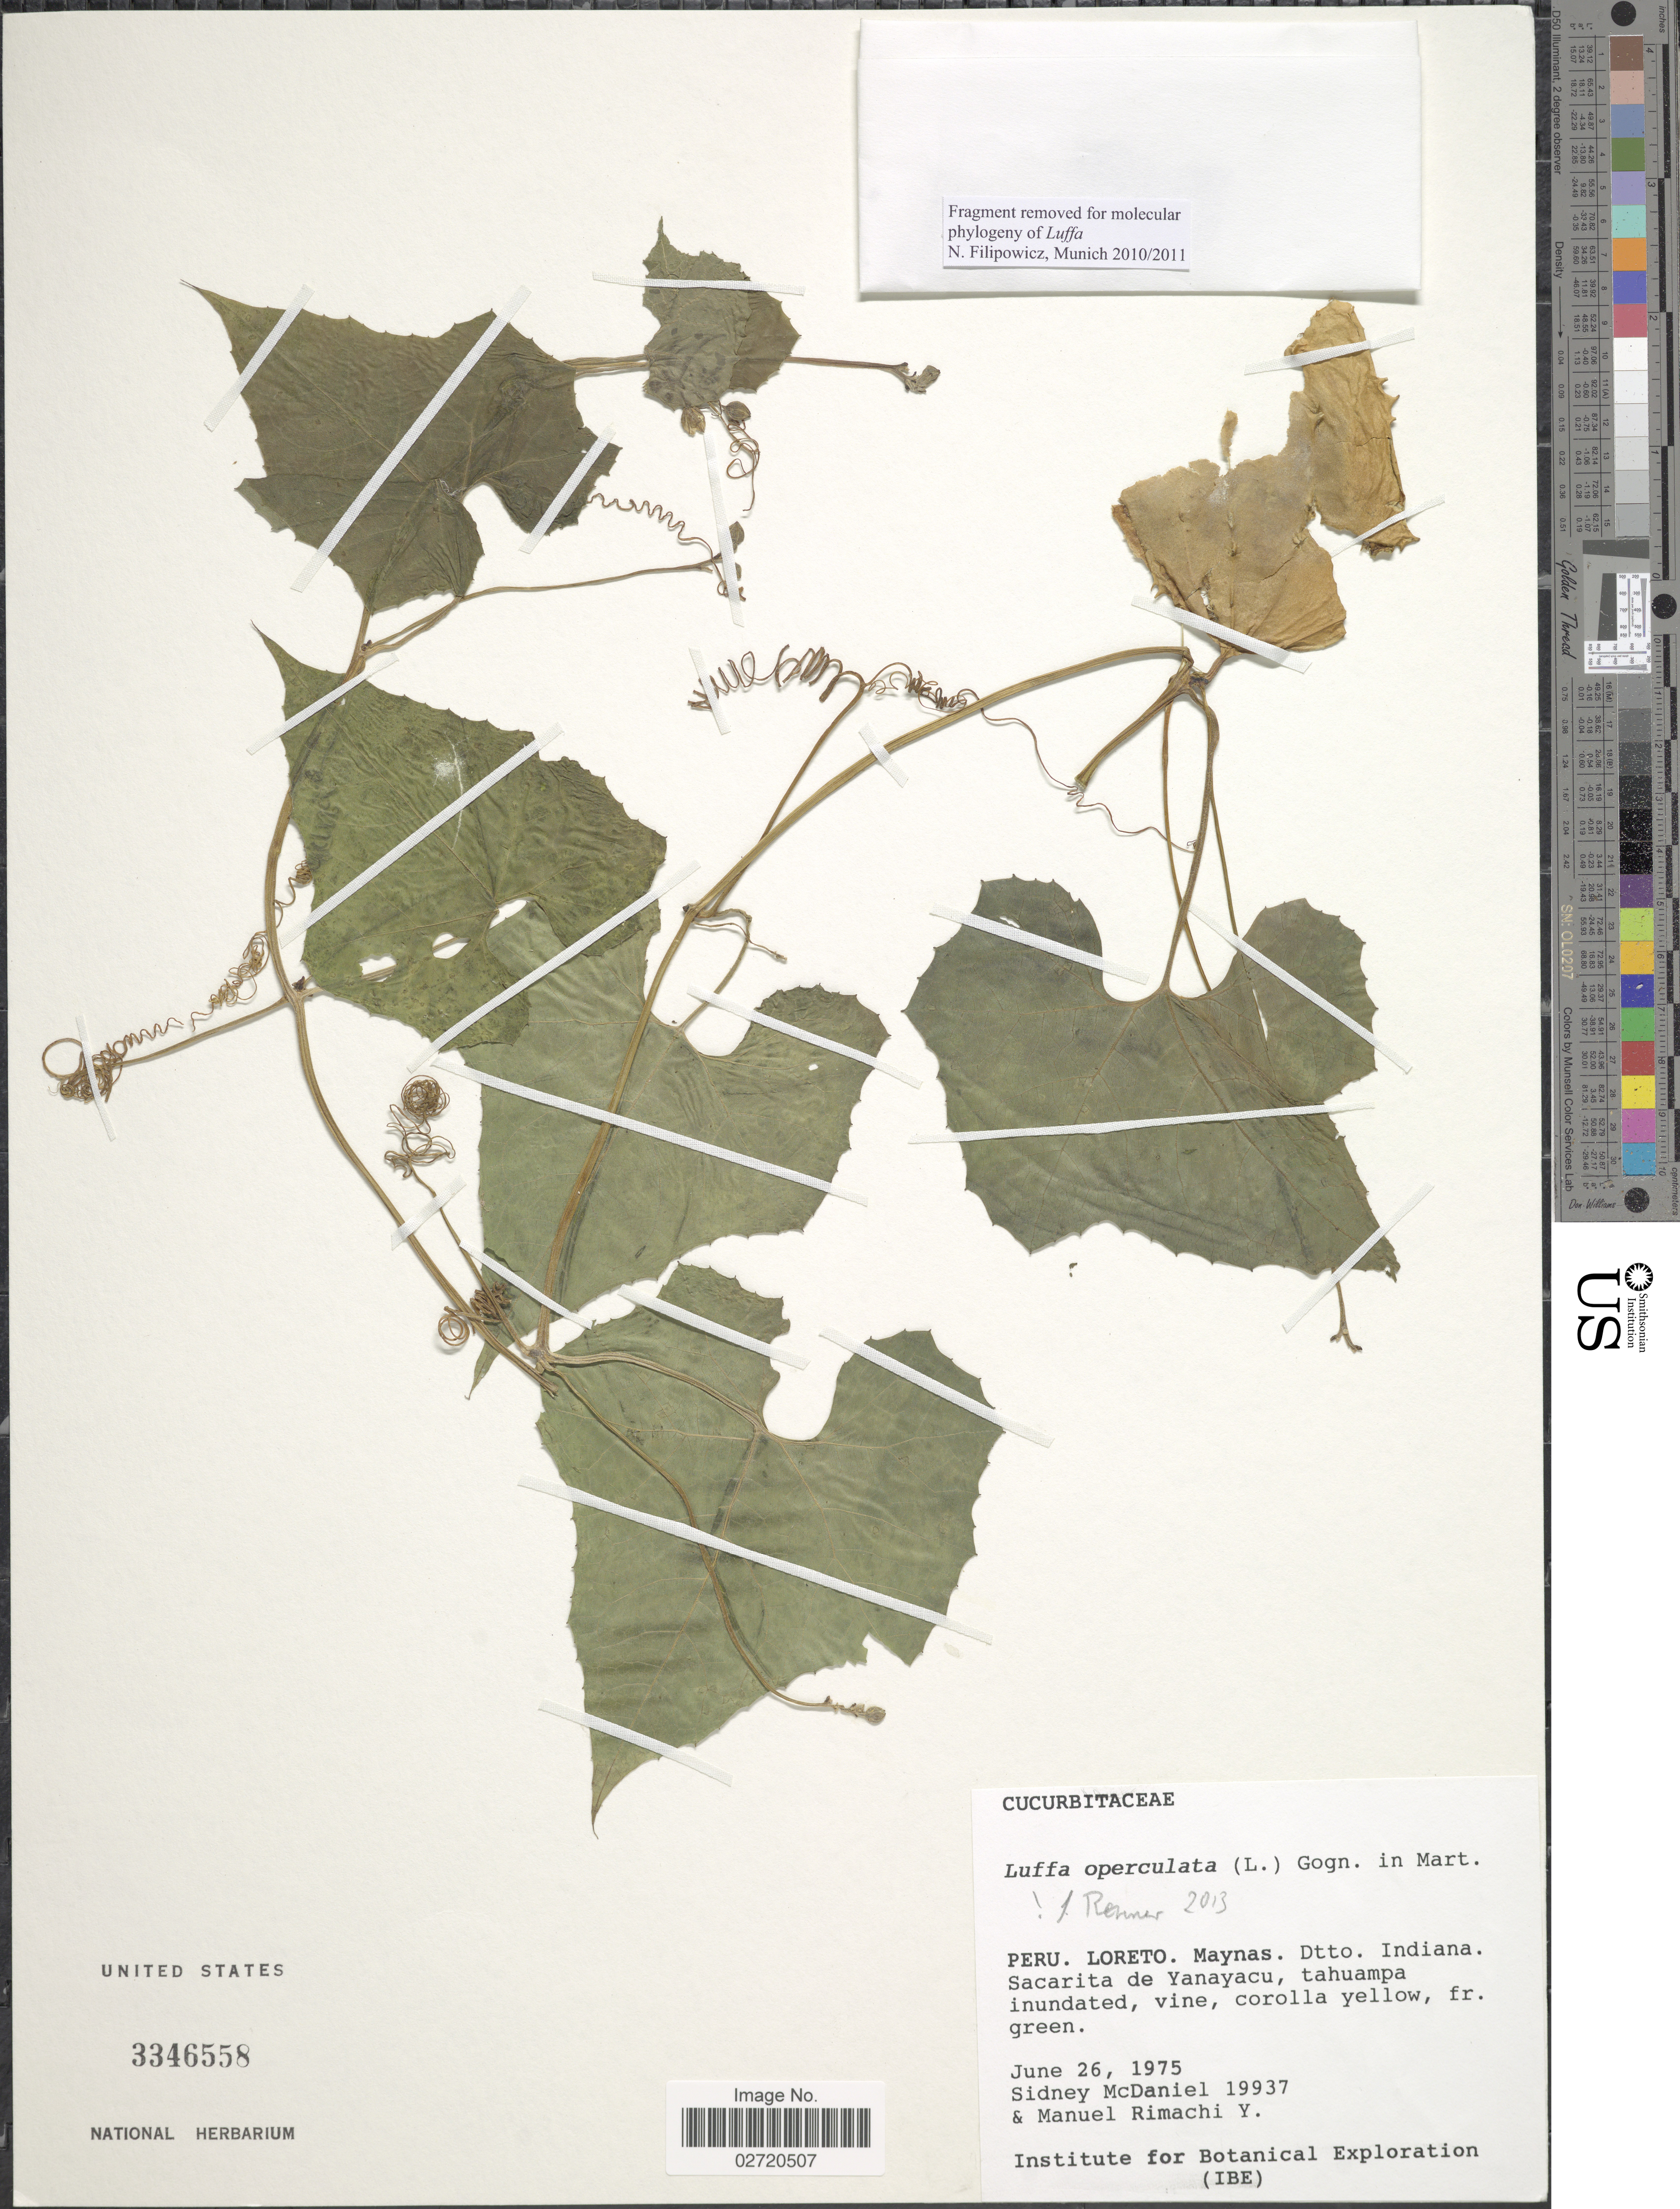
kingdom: Plantae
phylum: Tracheophyta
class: Magnoliopsida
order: Cucurbitales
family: Cucurbitaceae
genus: Luffa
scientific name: Luffa operculata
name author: (L.) Cogn.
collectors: S. McDaniel & M. Rimachi Y.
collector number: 19937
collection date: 1975-06-26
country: Peru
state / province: Loreto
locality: Maynas. Dtto. Indiana. Sacarita de Yanayacu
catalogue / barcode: US 3346558